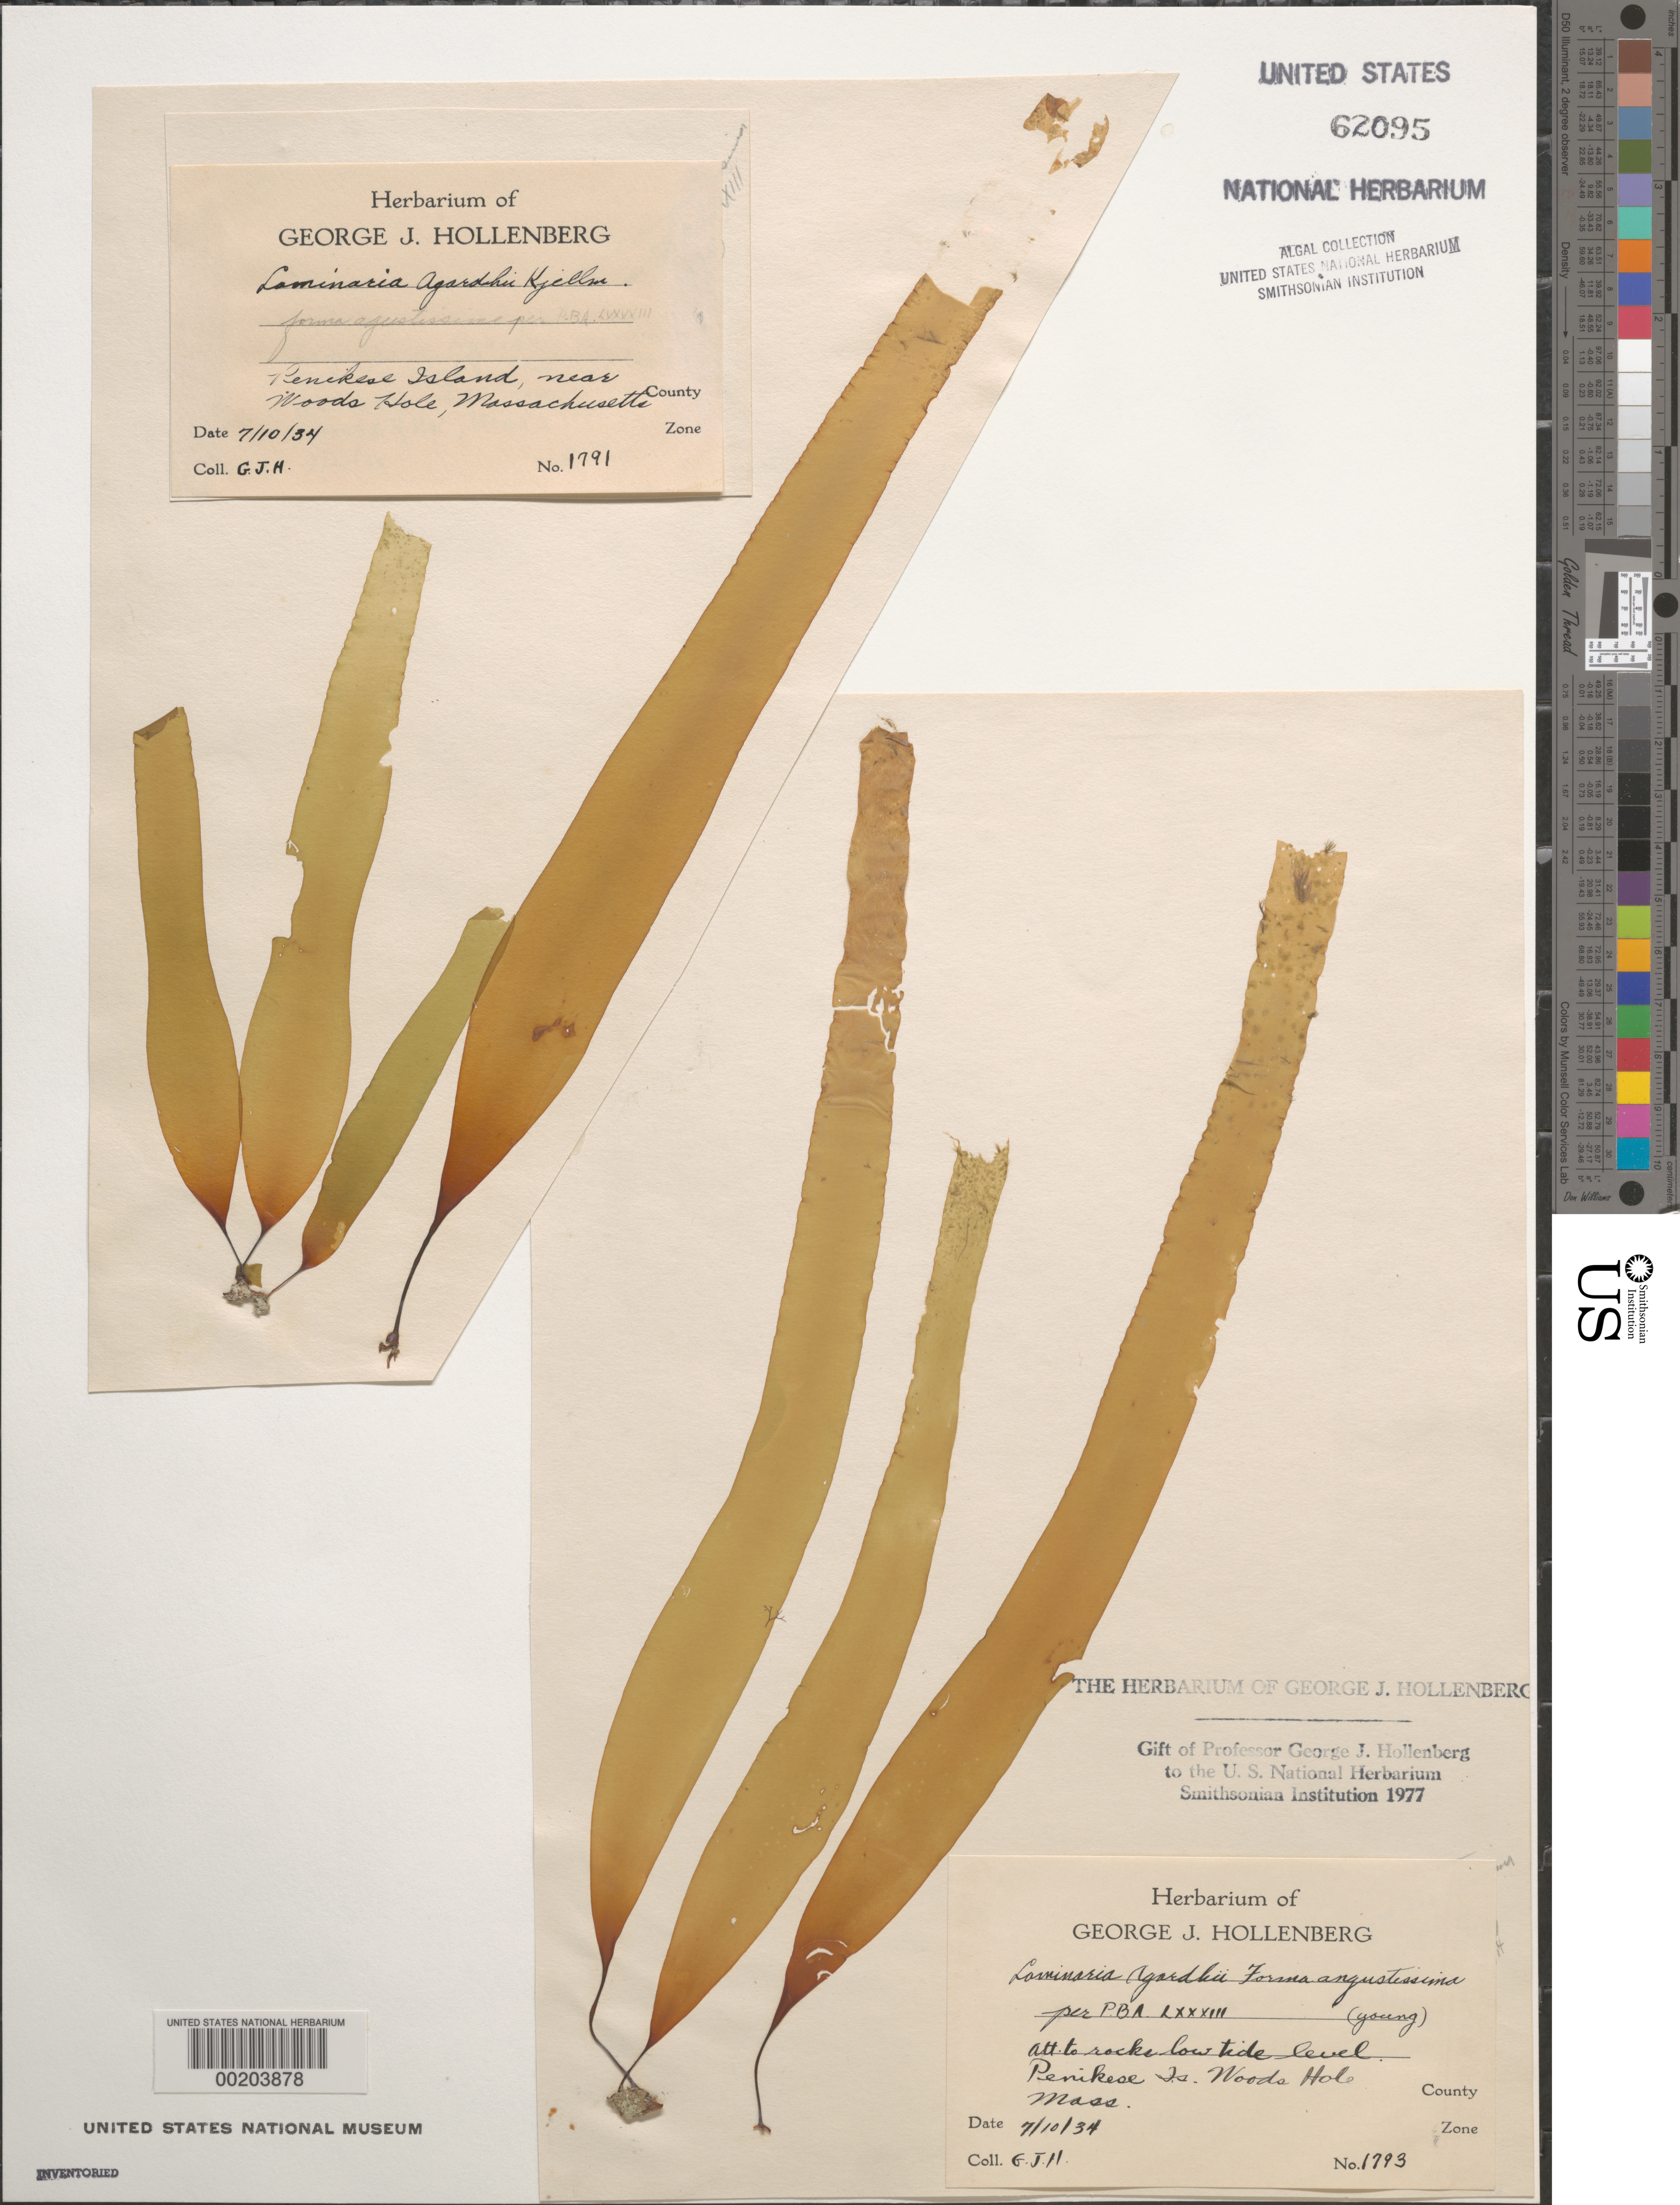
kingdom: Chromista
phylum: Ochrophyta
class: Phaeophyceae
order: Laminariales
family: Laminariaceae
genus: Saccharina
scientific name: Saccharina latissima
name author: C.E. Lane et al.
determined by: Algae name updating Project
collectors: G. Hollenberg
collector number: GJH 1791 & GJH 1793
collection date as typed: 10 Jul 1934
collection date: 1934-07-10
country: United States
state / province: Massachusetts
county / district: Dukes County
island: Penikese Island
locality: Near Woods Hole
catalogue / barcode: US 62095